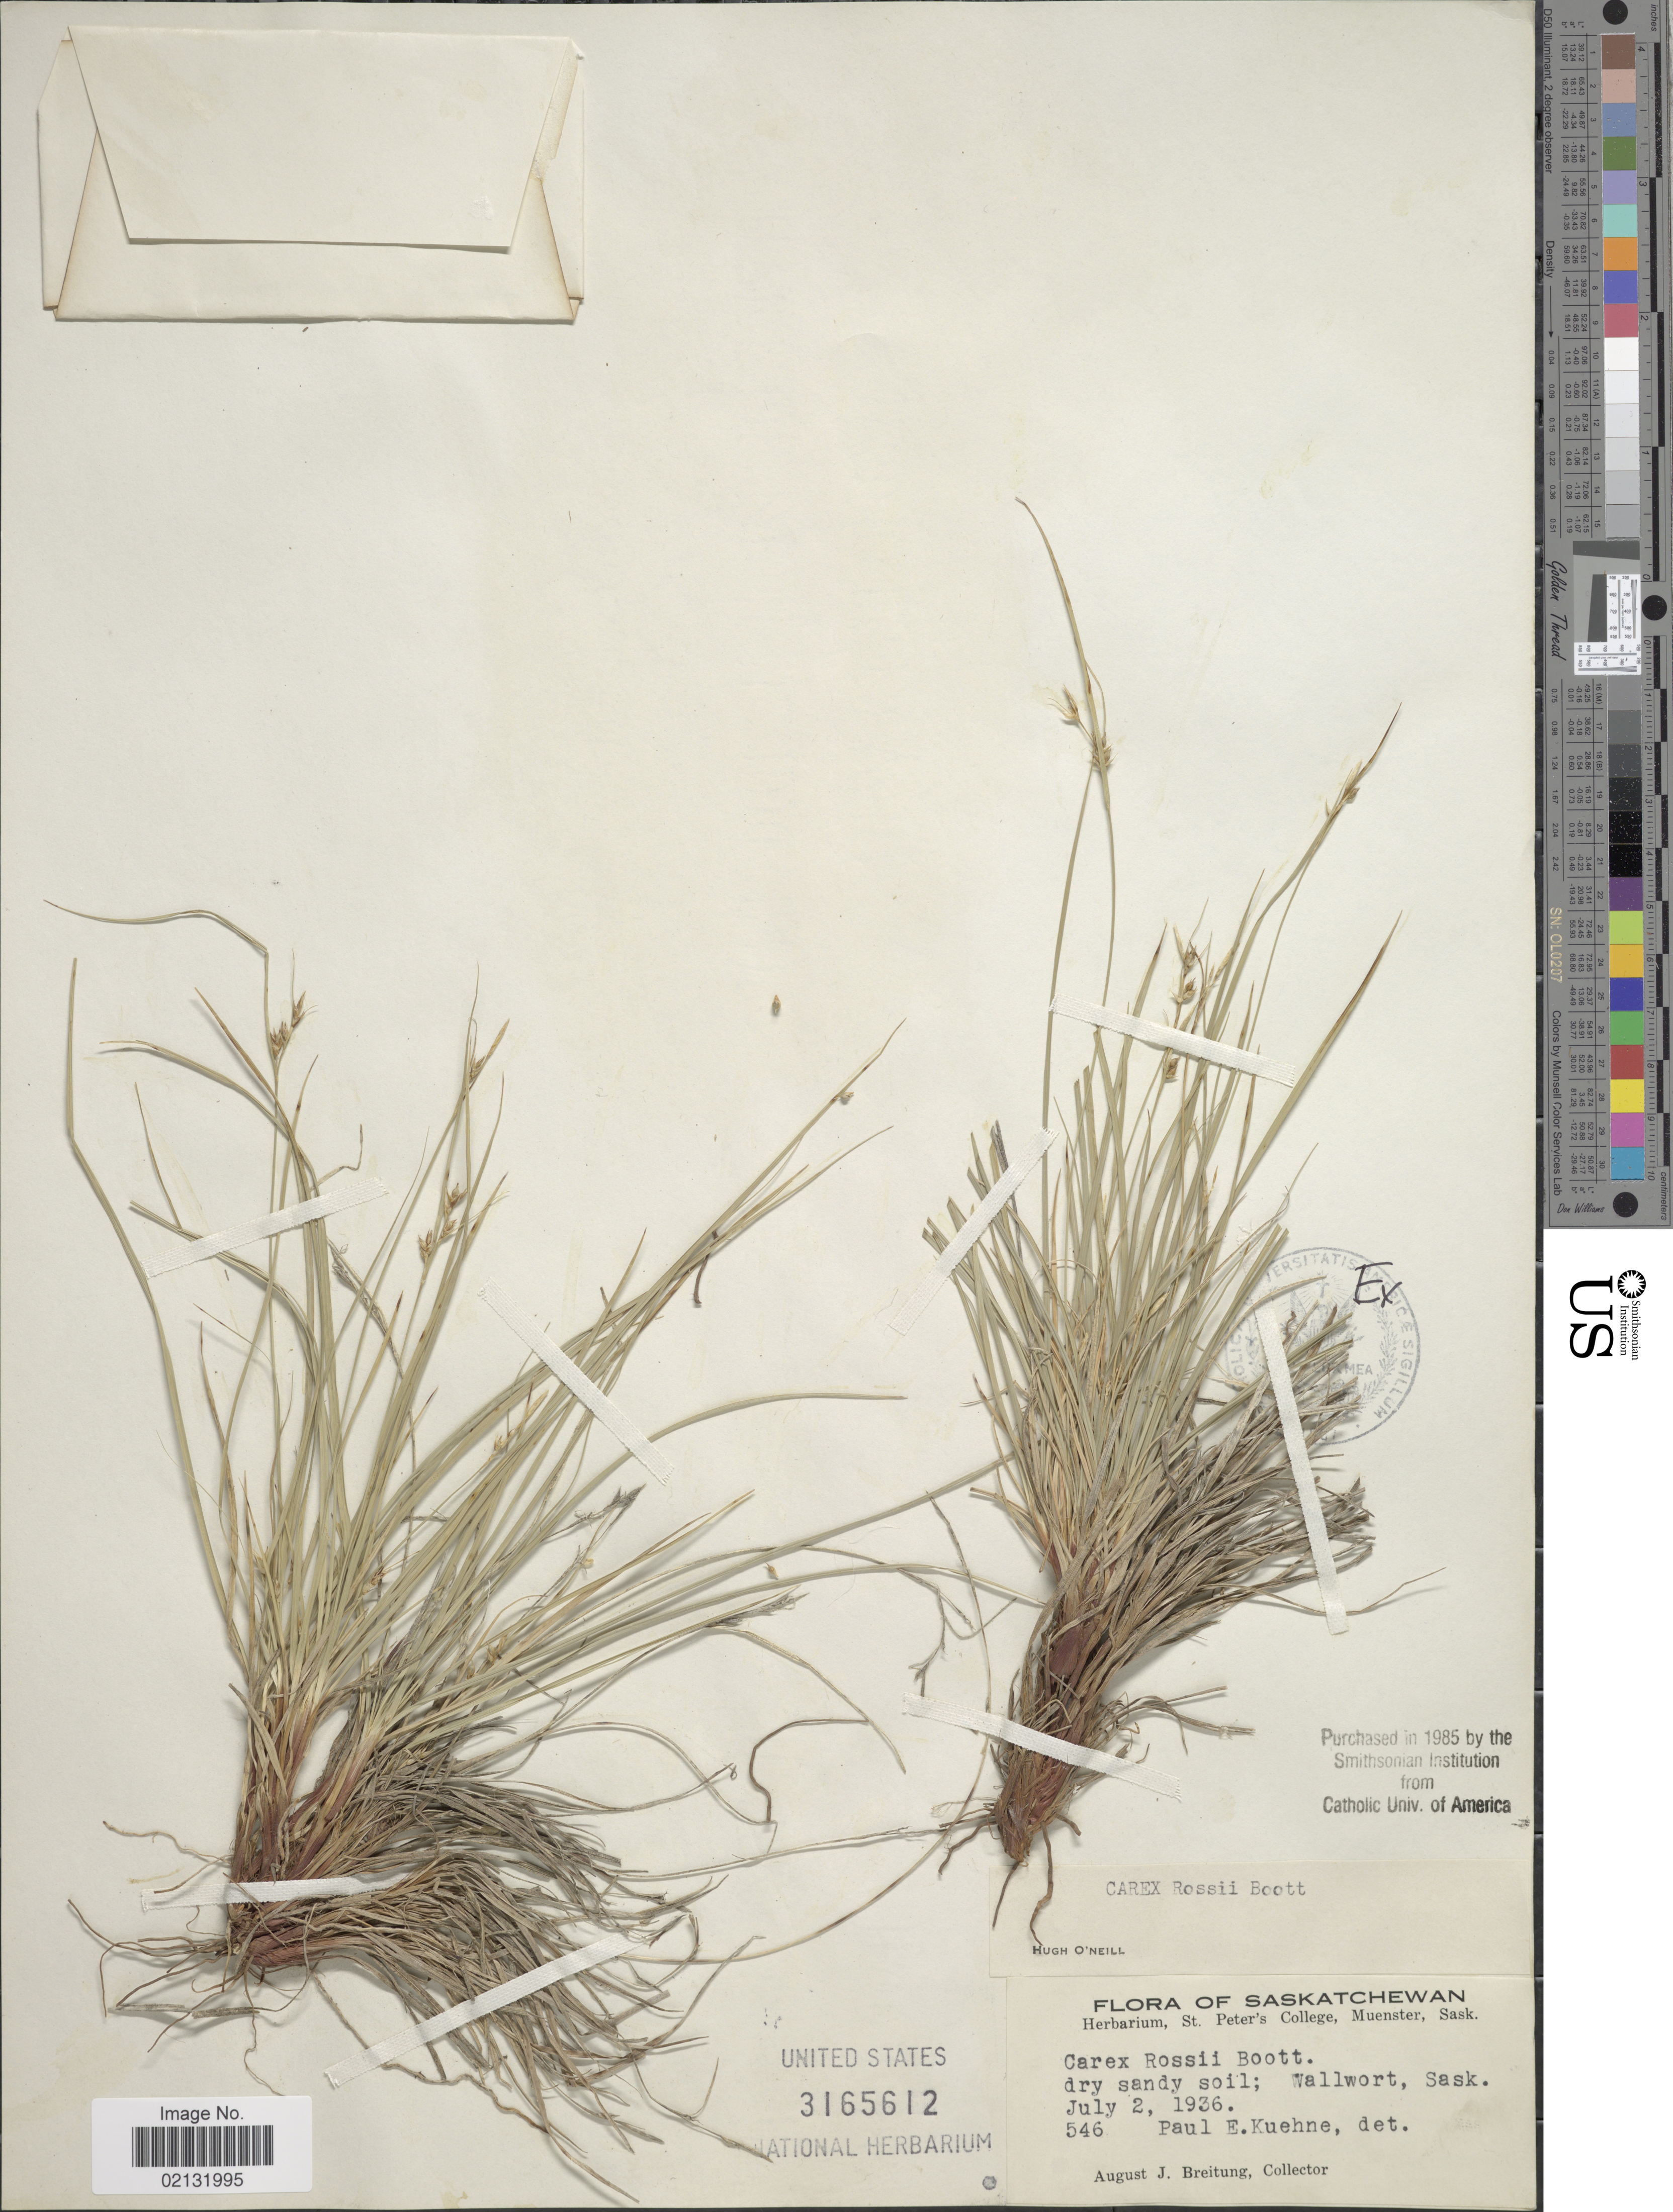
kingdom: Plantae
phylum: Tracheophyta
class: Liliopsida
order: Poales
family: Cyperaceae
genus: Carex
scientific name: Carex rossii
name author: Boott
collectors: A. Breitung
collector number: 546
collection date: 1936-07-02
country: Canada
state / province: Saskatchewan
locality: Saskatchewan, wallwort, Sask.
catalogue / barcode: US 3165612